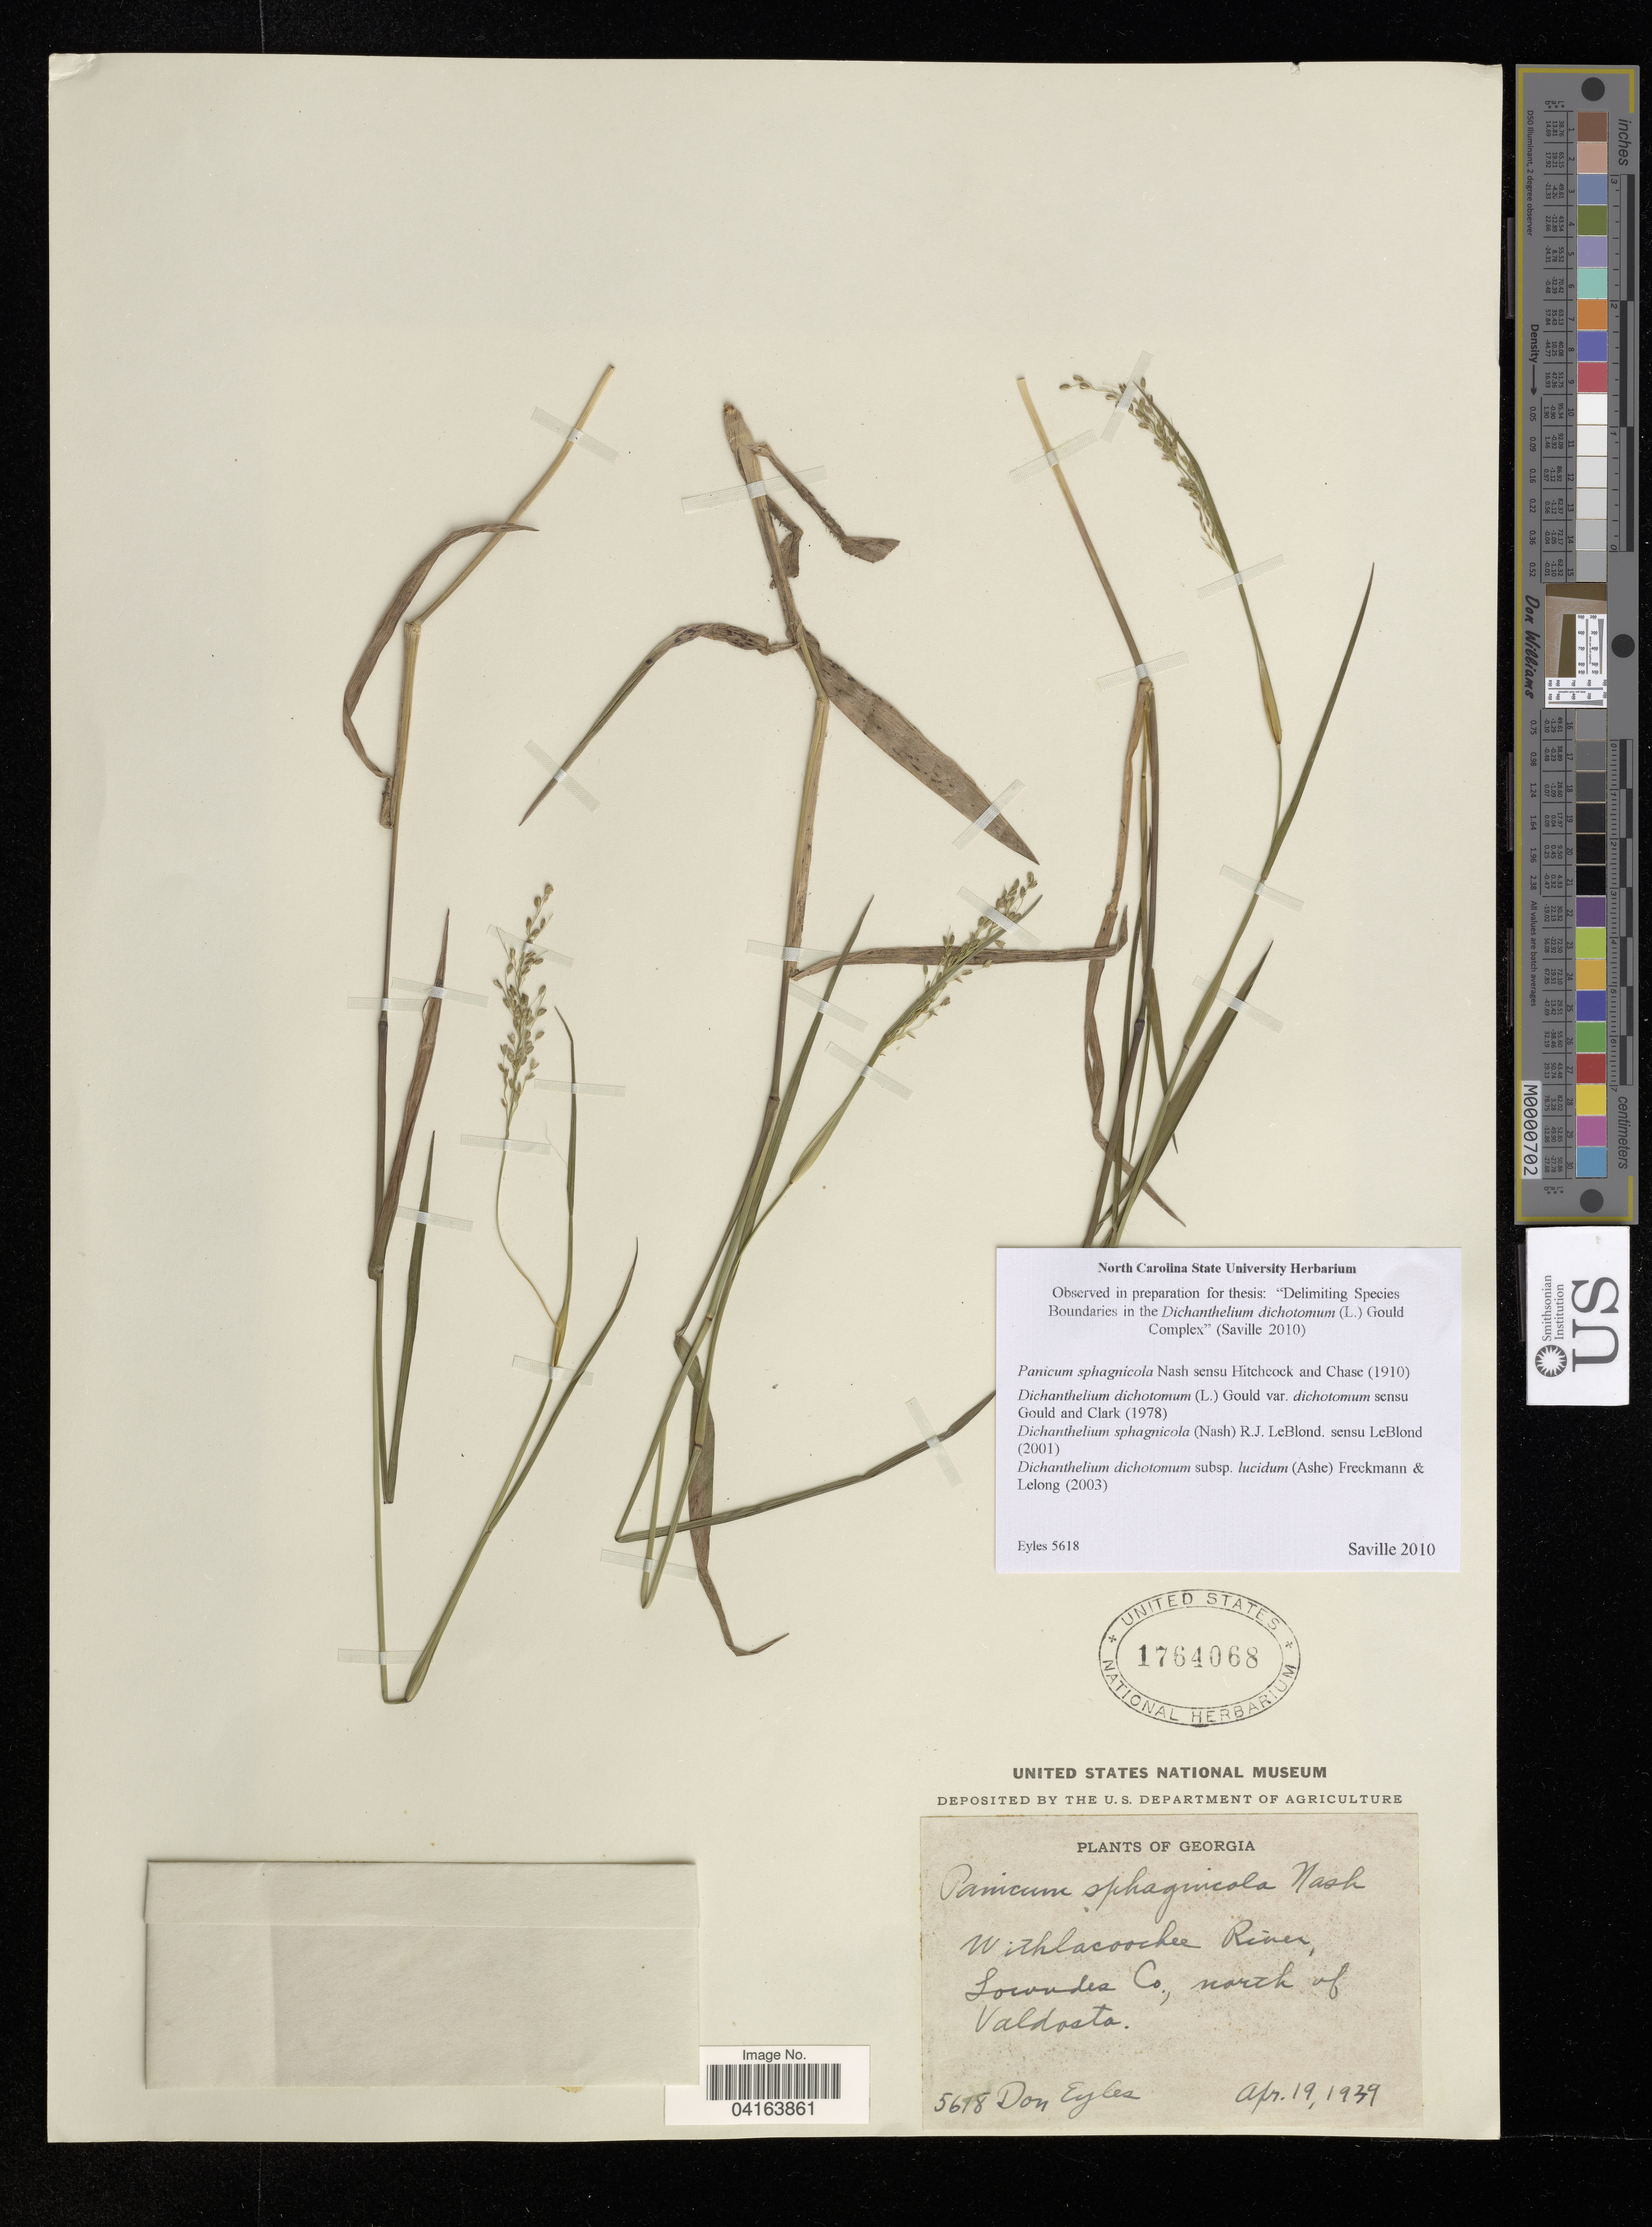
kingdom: Plantae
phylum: Tracheophyta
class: Liliopsida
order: Poales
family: Poaceae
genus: Dichanthelium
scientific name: Dichanthelium dichotomum subsp. lucidum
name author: (Ashe) Freckmann & Lelong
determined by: Saville, A. C., (NCSC), North Carolina State University (UNITED STATES)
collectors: D. Eyles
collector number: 5618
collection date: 1939-04-19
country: United States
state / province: Georgia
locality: Withlacoochee River, Lowndes Co., north of Valdosta.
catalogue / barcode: US 1764068